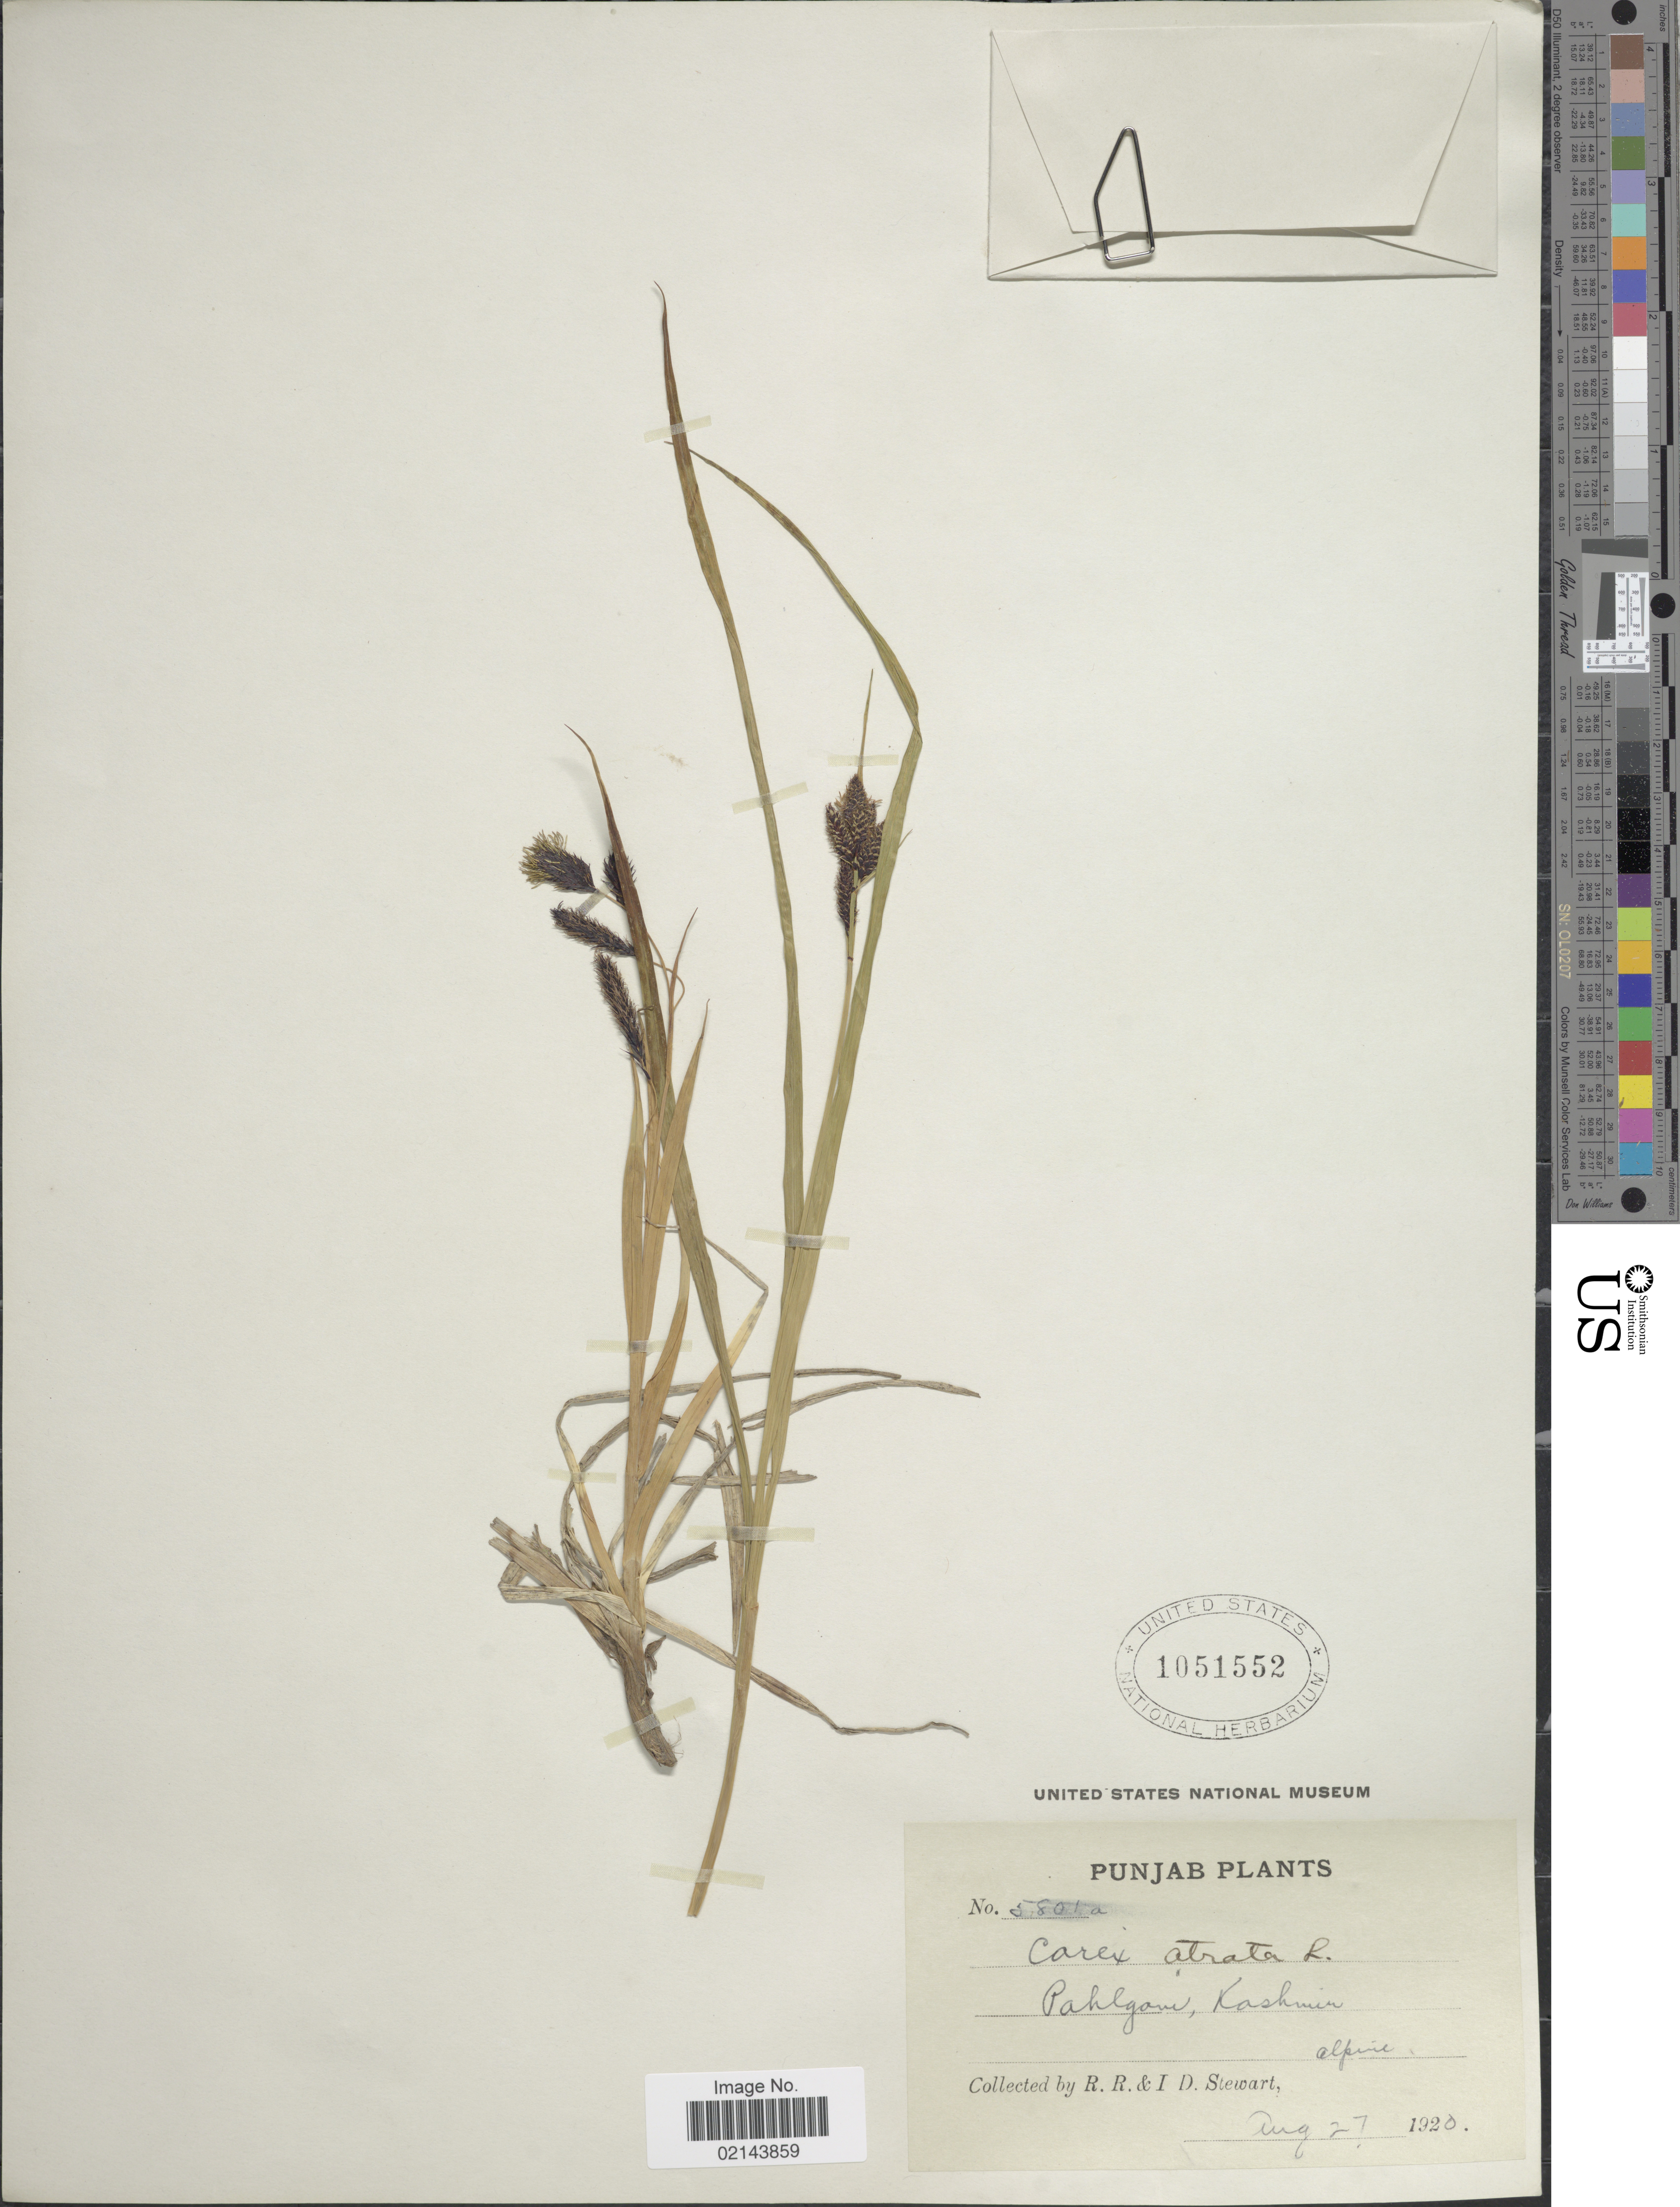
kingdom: Plantae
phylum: Tracheophyta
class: Liliopsida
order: Poales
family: Cyperaceae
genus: Carex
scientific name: Carex atrata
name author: L.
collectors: R. R. Stewart & I. Stewart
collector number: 5801a?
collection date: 1920-08-27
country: India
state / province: Jammu and Kashmir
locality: Pahlgam, Kashmir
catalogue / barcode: US 1051552